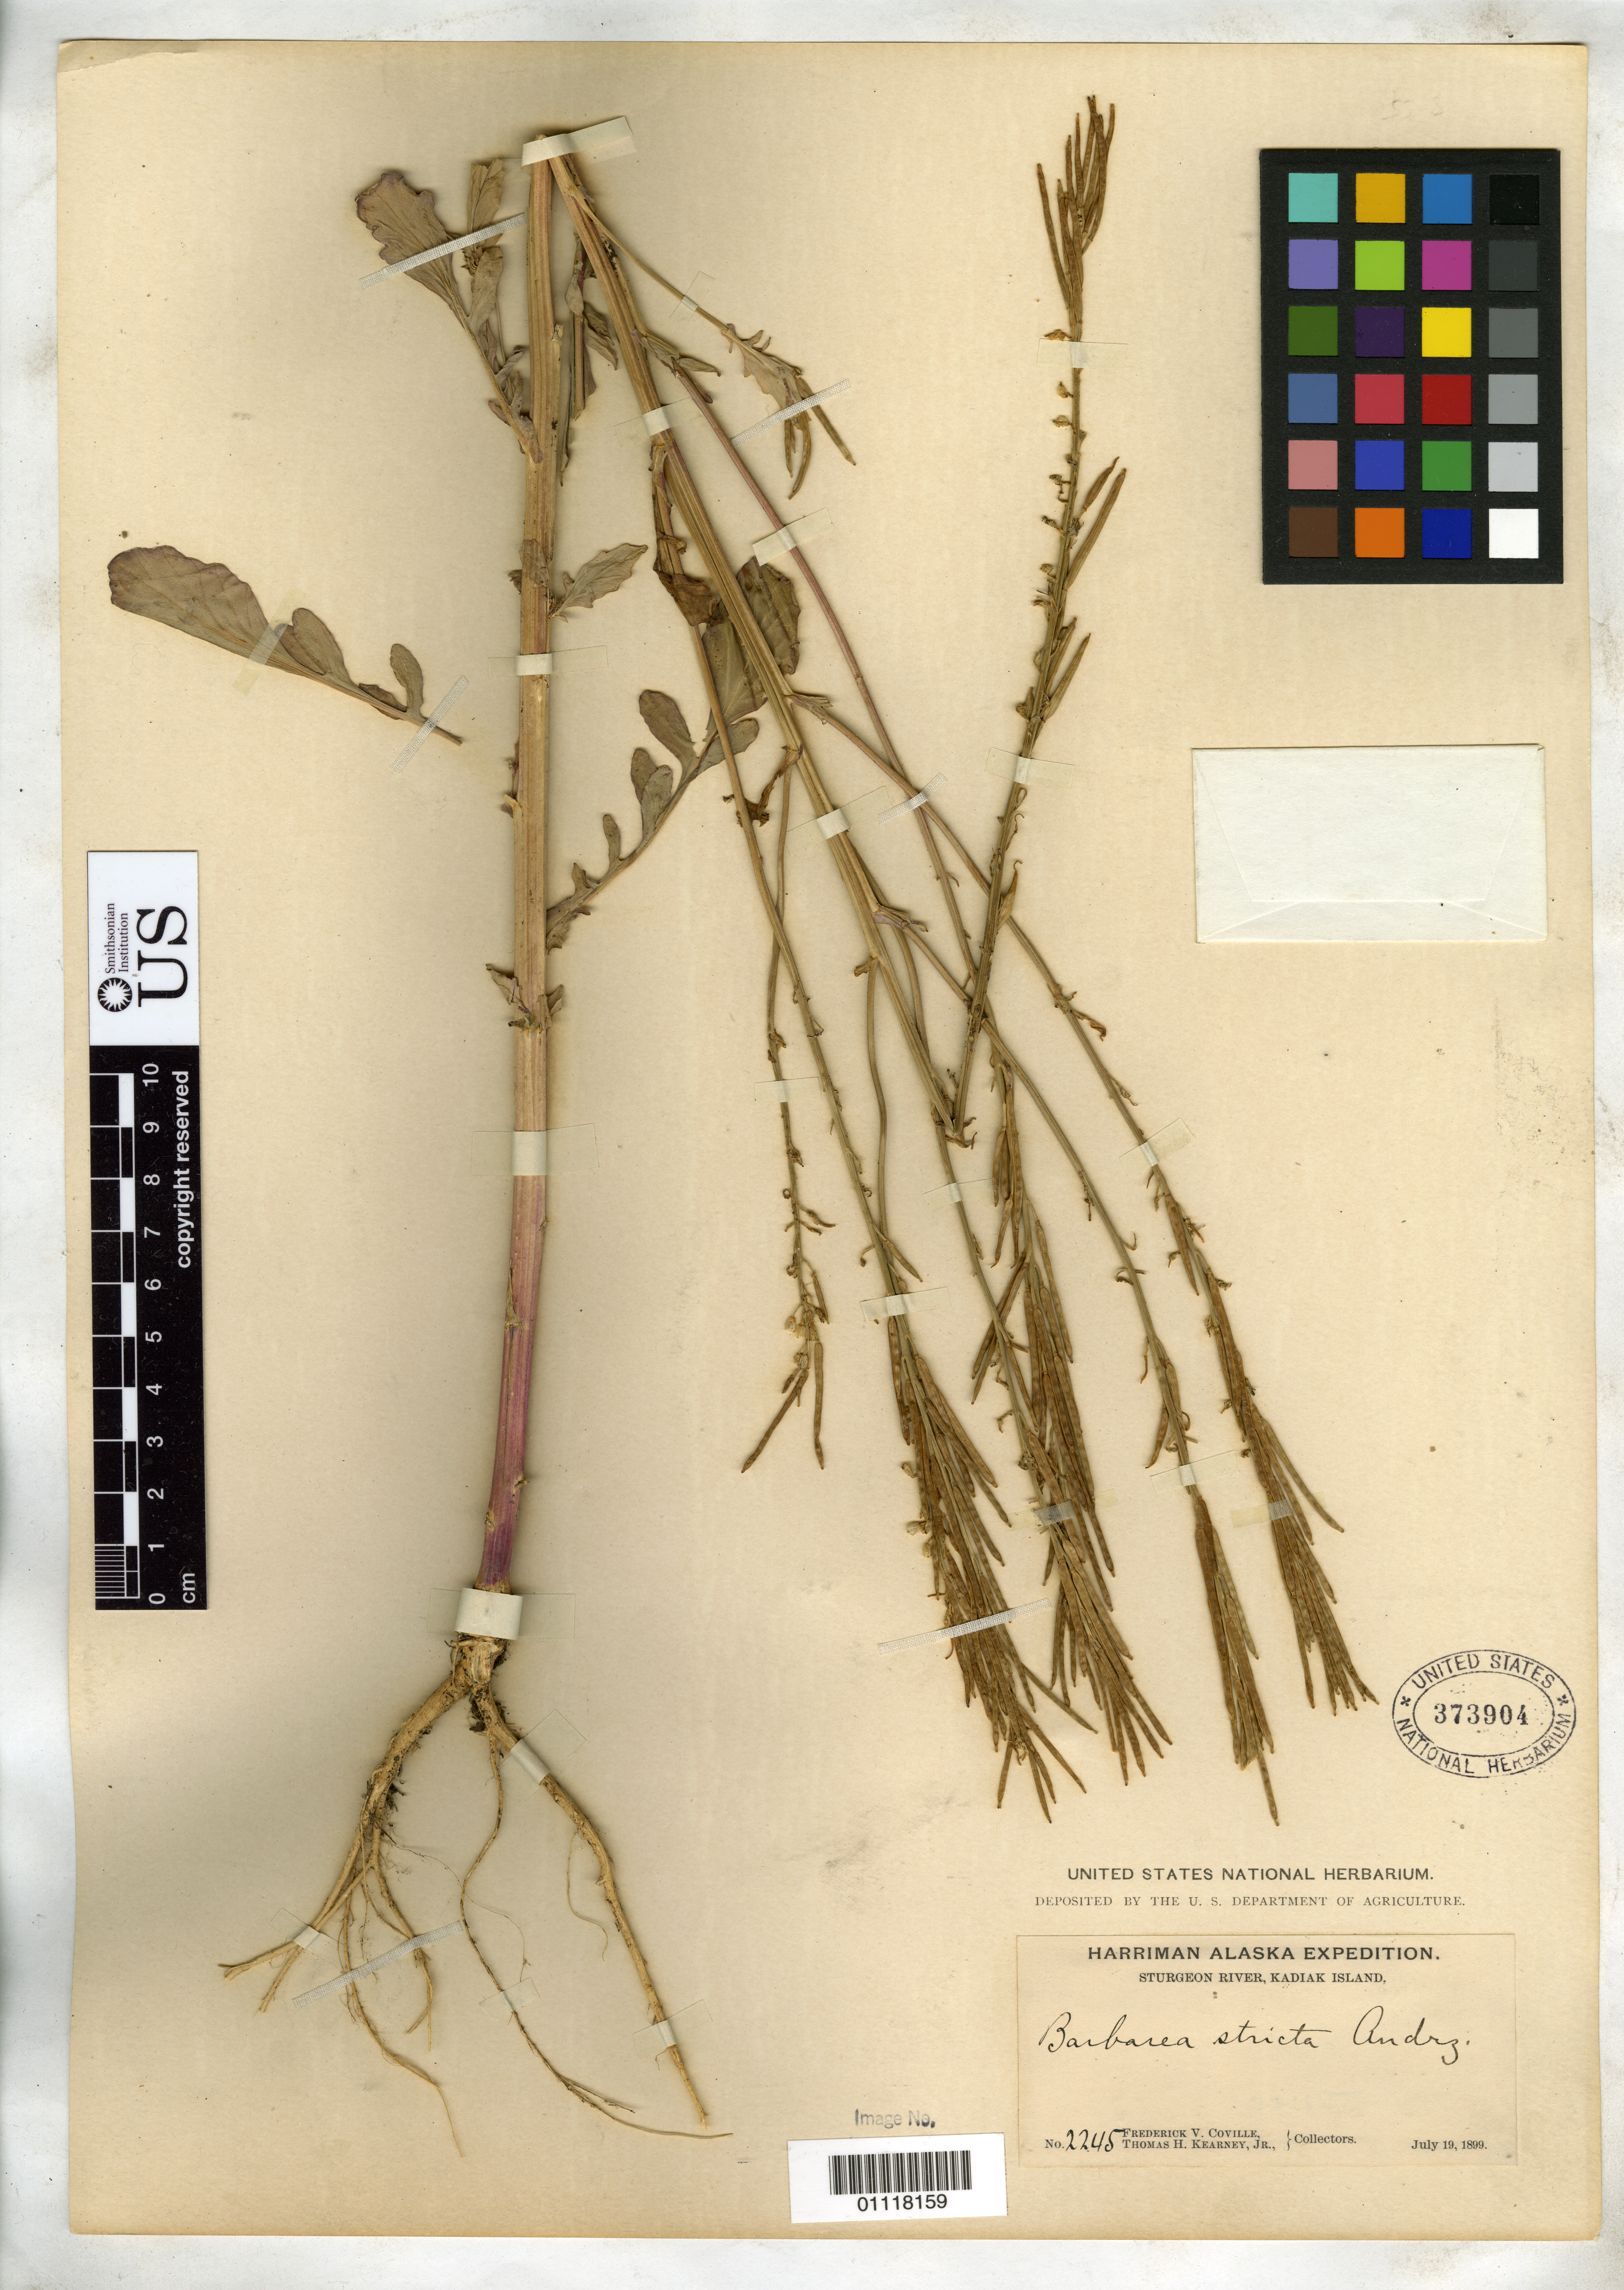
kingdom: Plantae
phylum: Tracheophyta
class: Magnoliopsida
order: Brassicales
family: Brassicaceae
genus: Barbarea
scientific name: Barbarea stricta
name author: Andrz.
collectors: F. V. Coville & T. H. Kearney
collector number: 2245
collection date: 1899-07-19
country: United States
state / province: Alaska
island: Kodiak [Kadiak]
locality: Sturgeon River, Kadiak Island.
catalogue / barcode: US 373904